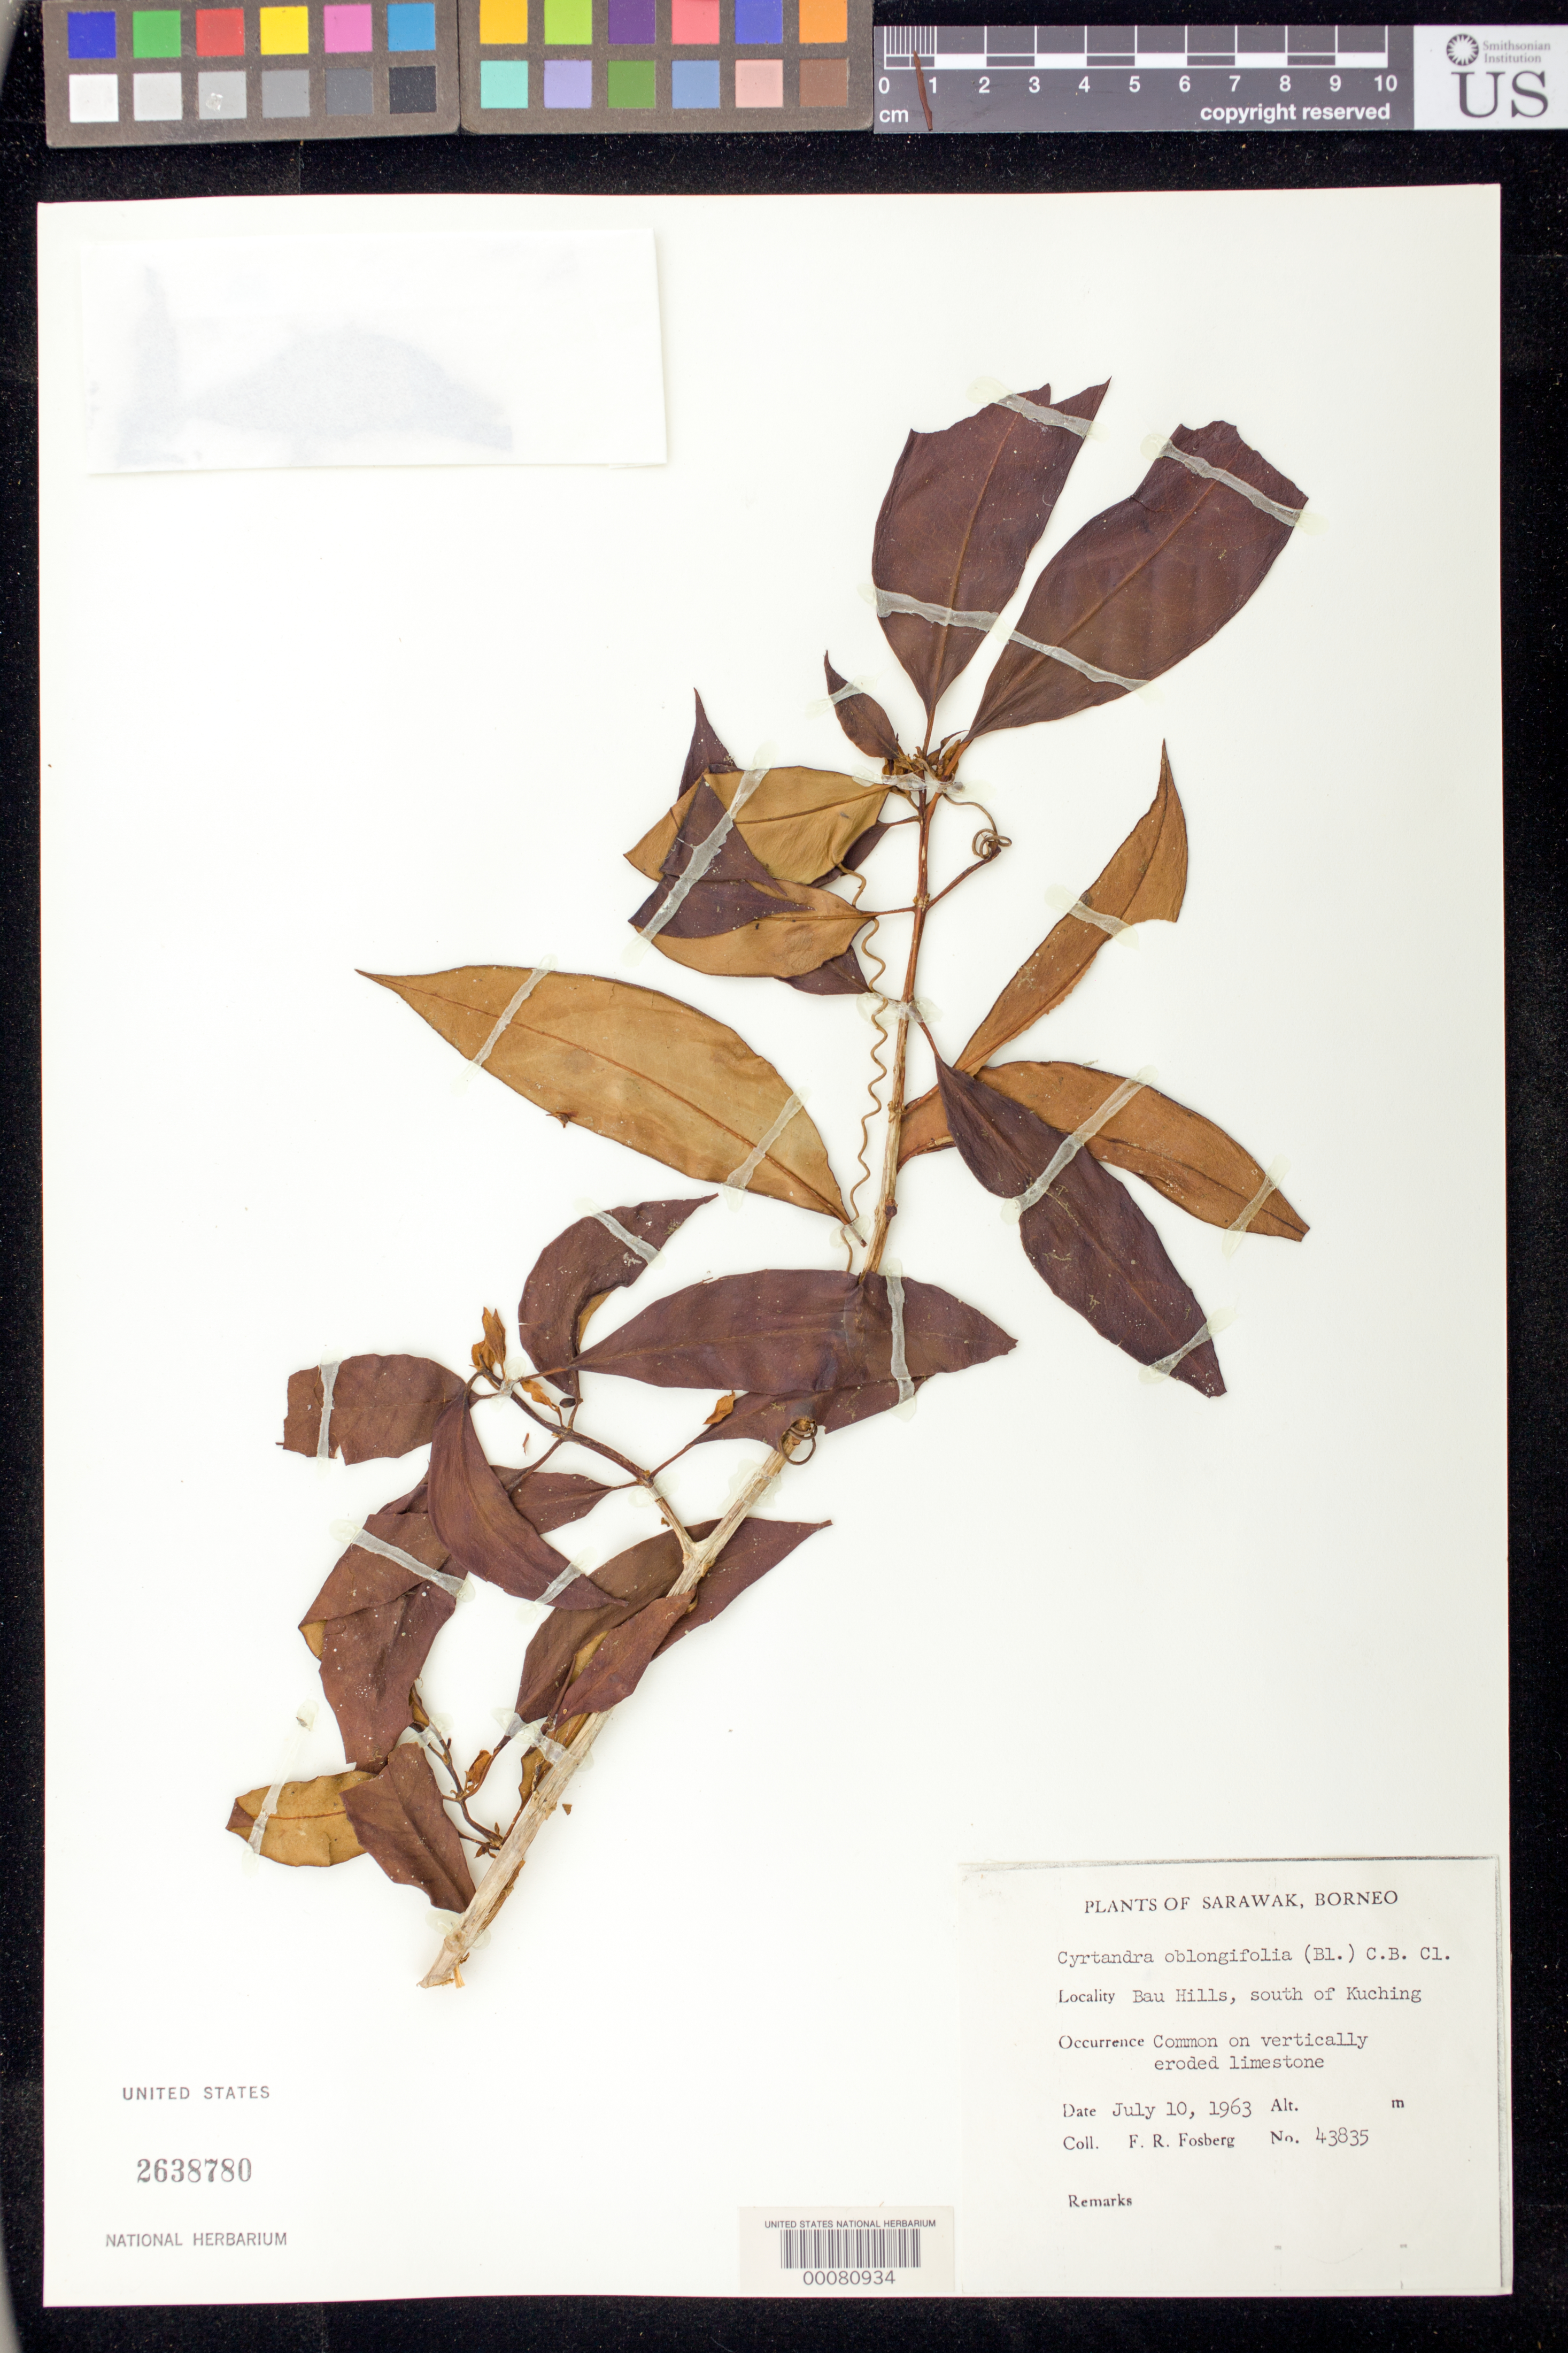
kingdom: Plantae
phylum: Tracheophyta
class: Magnoliopsida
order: Lamiales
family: Gesneriaceae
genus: Cyrtandra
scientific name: Cyrtandra oblongifolia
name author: (Blume) Benth. & Hook. ex C.B. Clarke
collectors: F. R. Fosberg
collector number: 43835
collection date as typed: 10 Jul 1963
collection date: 1963-07-10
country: Malaysia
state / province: Sarawak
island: Borneo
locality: Bau hills, s of kuching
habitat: Common on vertically eroded limestone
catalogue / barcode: US 2638780